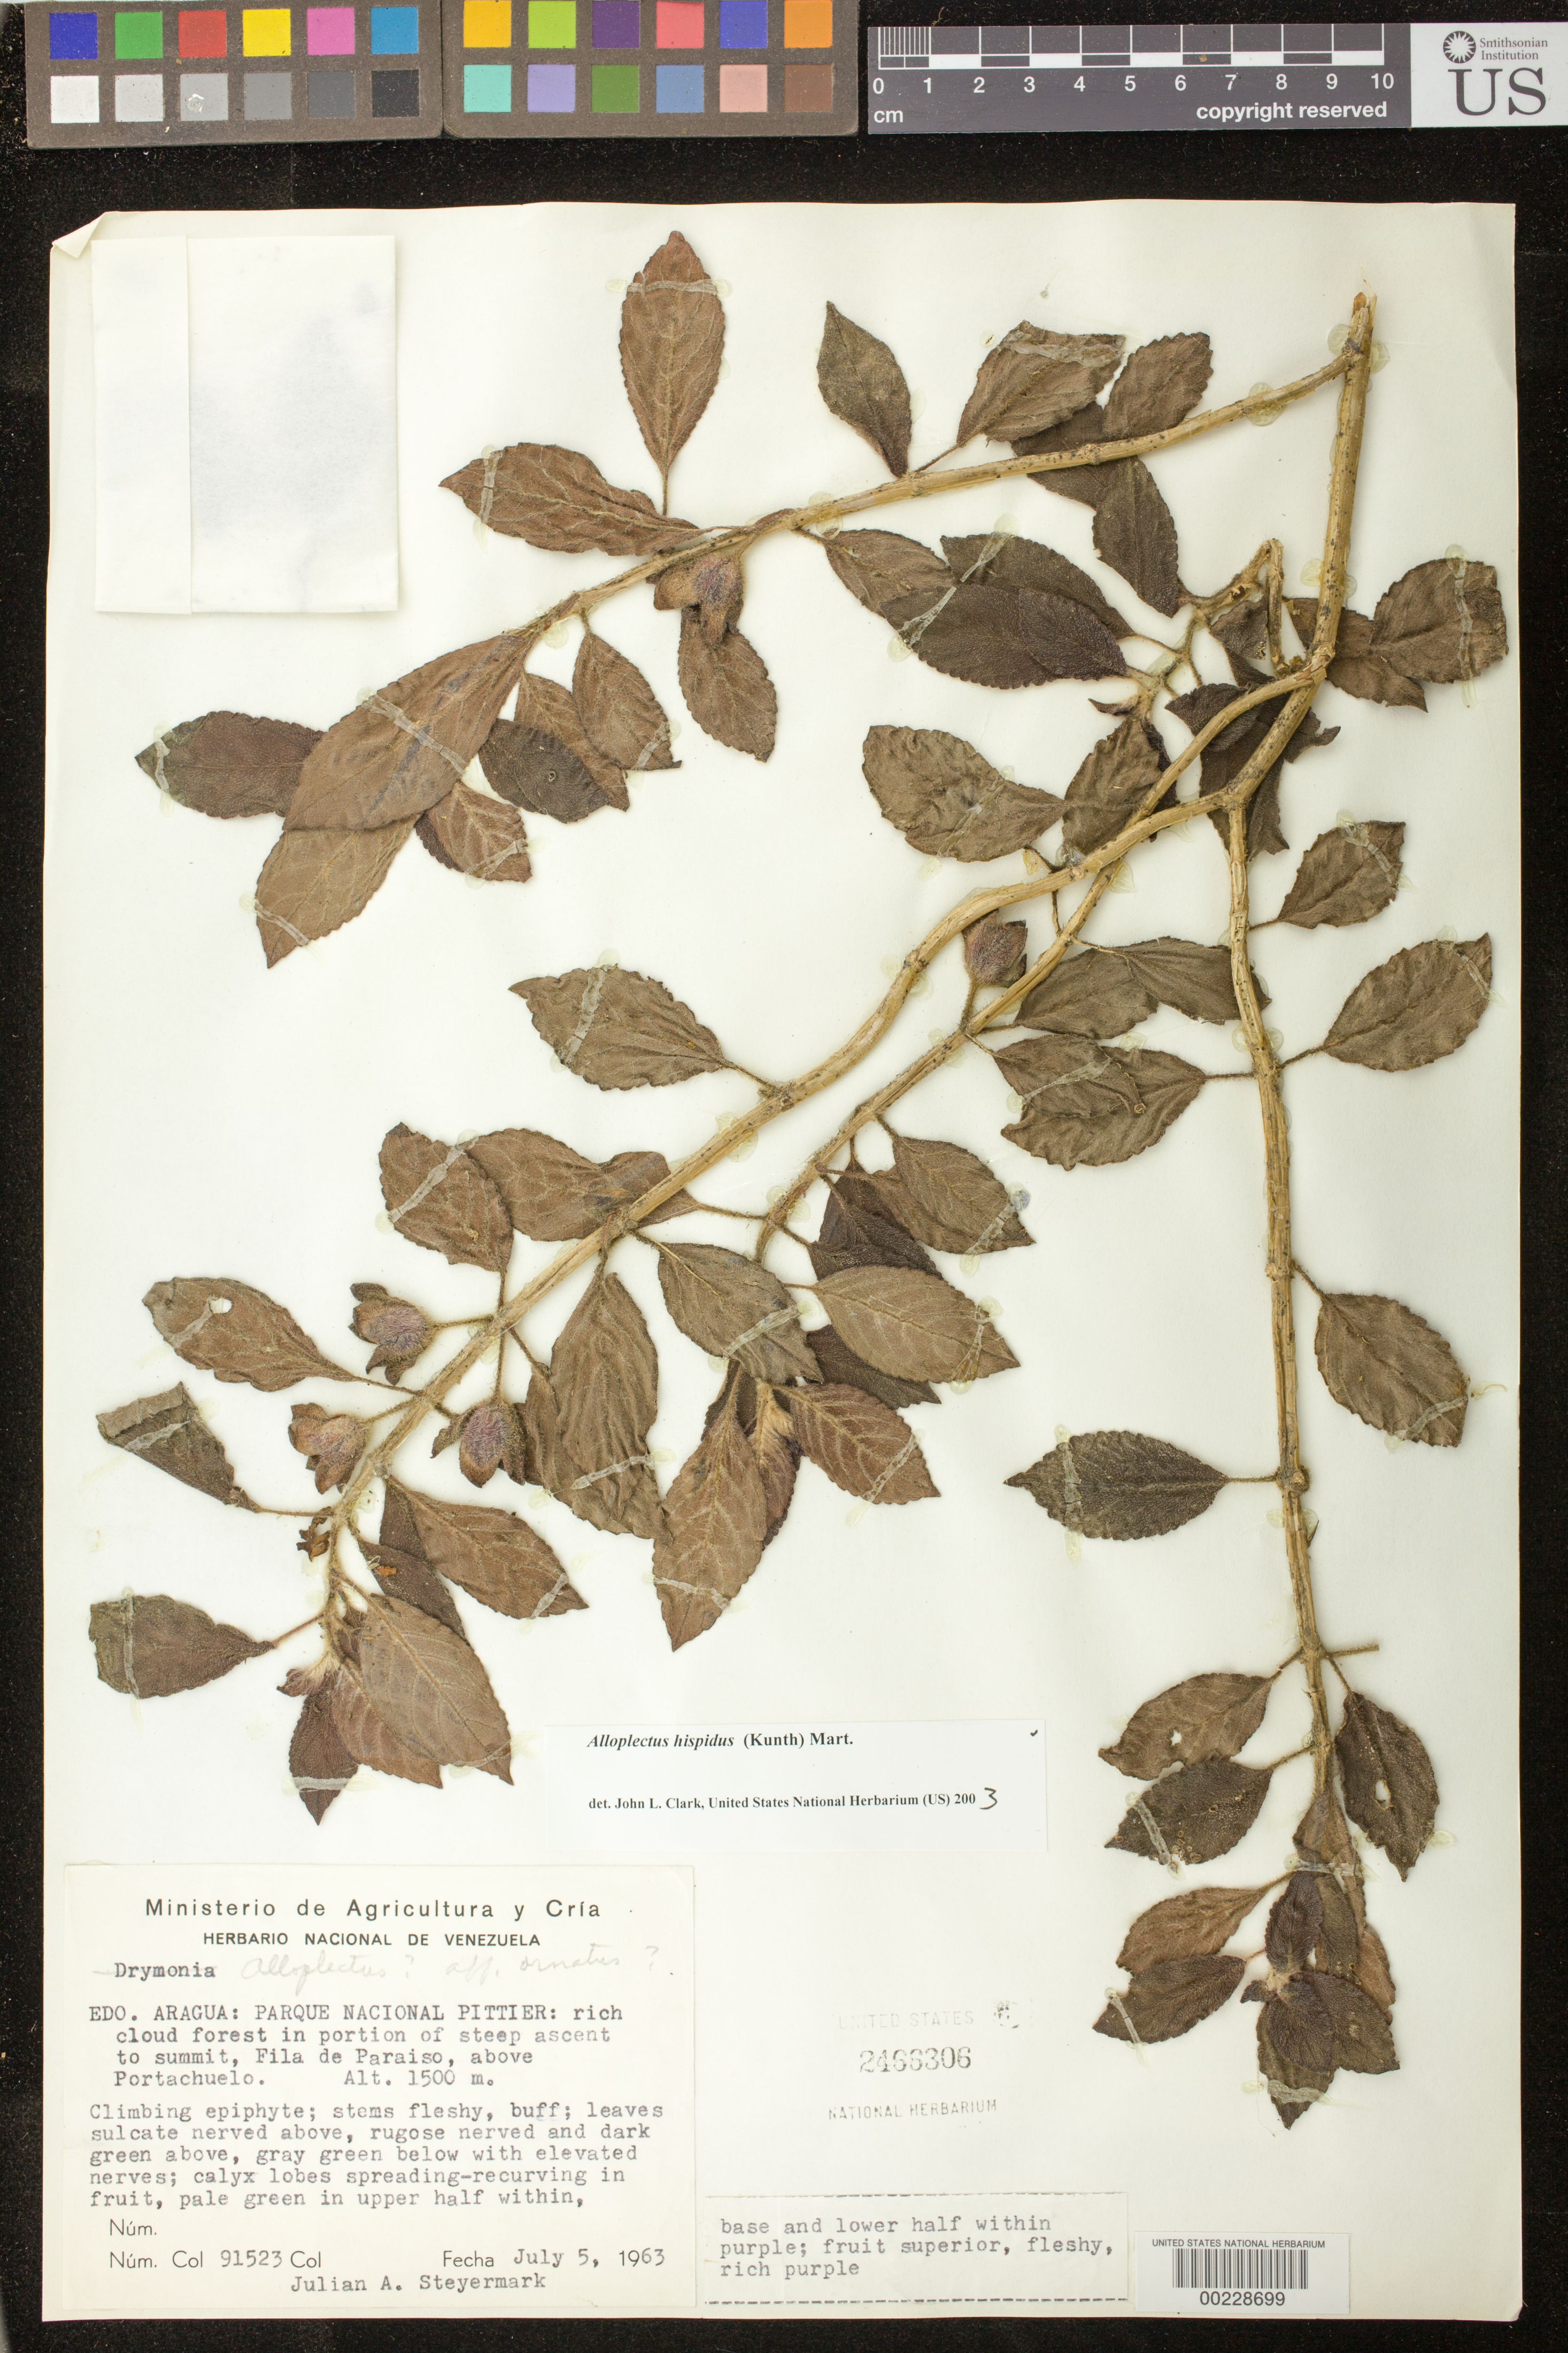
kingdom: Plantae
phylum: Tracheophyta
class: Magnoliopsida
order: Lamiales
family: Gesneriaceae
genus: Alloplectus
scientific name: Alloplectus hispidus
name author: (Kunth) Mart.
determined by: Clark, J. L., (SEL), The Marie Selby Botanical Garden (UNITED STATES)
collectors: J. Steyermark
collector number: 91523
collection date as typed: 05 Jul 1963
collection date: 1963-07-05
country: Venezuela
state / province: Aragua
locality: Parque Nacional Pittier, Fila de Paraiso, above Portuchuelo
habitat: Rich cloud forest in portion of steep ascent to summit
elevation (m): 1500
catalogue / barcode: US 2466306